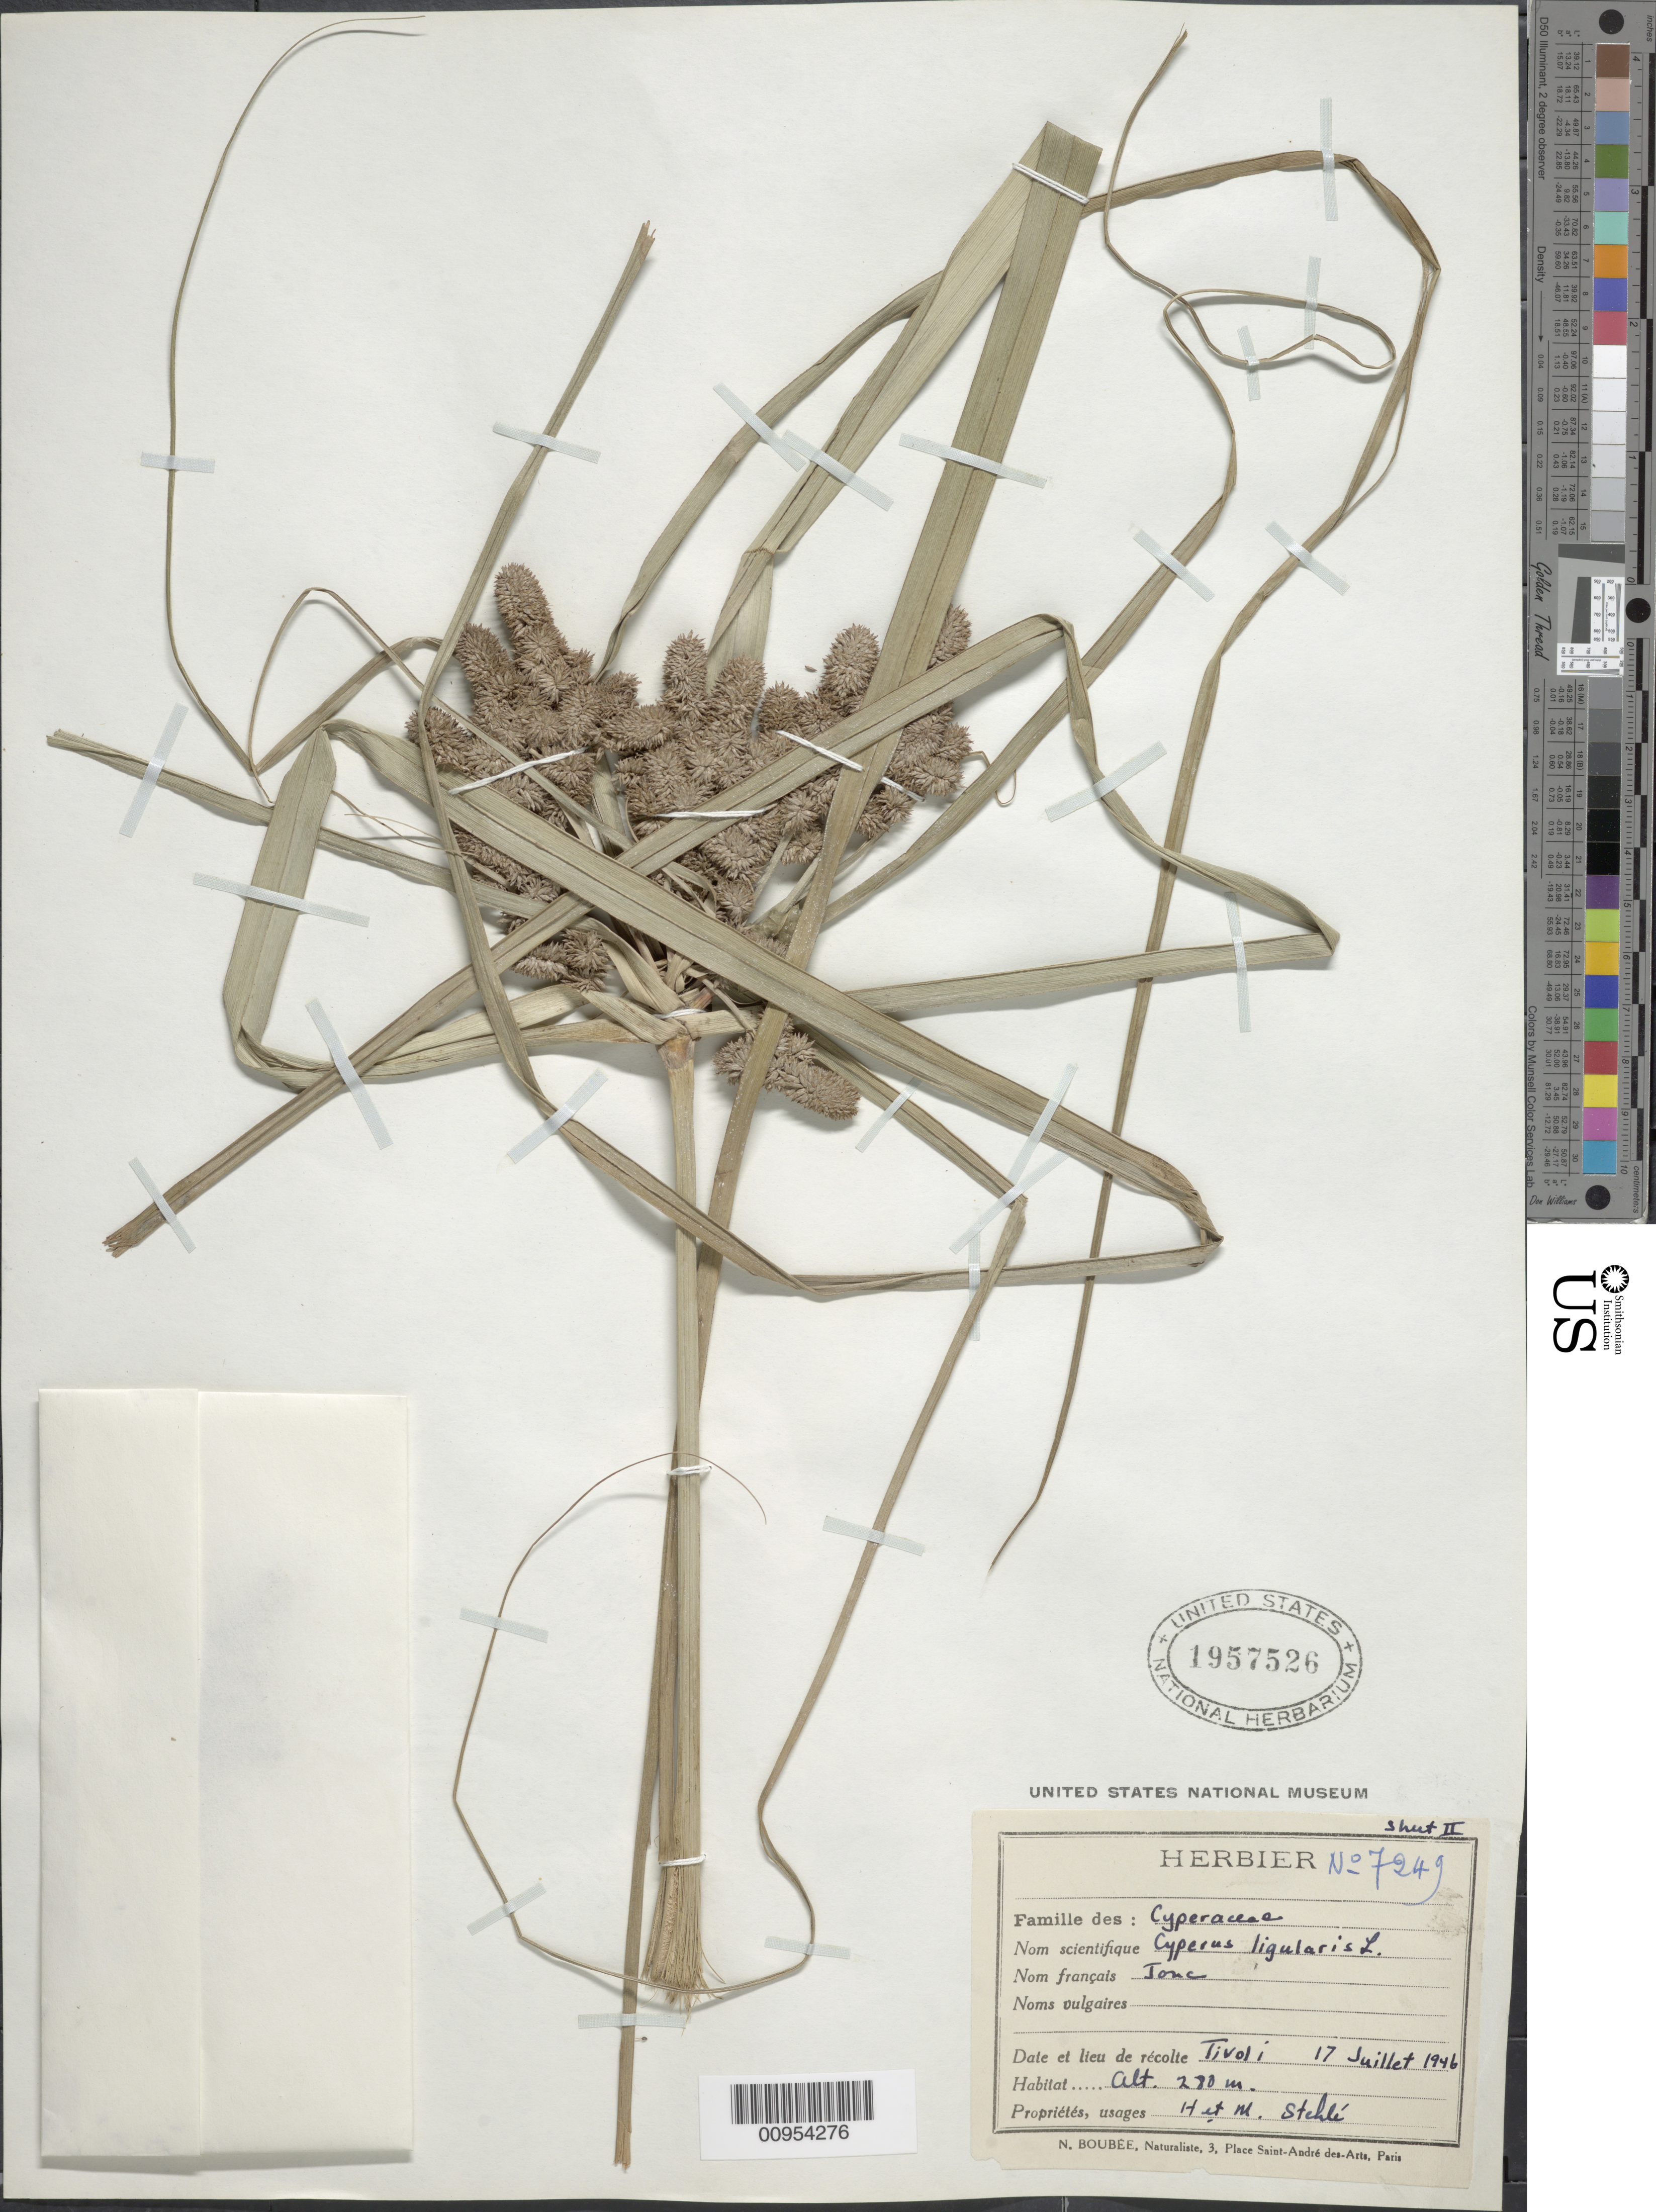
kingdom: Plantae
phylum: Tracheophyta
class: Liliopsida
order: Poales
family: Cyperaceae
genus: Cyperus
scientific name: Cyperus ligularis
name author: L.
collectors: H. Stehlé & M. Stehlé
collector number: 7249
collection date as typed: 17 Jul 1946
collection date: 1946-07-17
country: Martinique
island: Martinique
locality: Tivoli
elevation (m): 280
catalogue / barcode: US 1957526